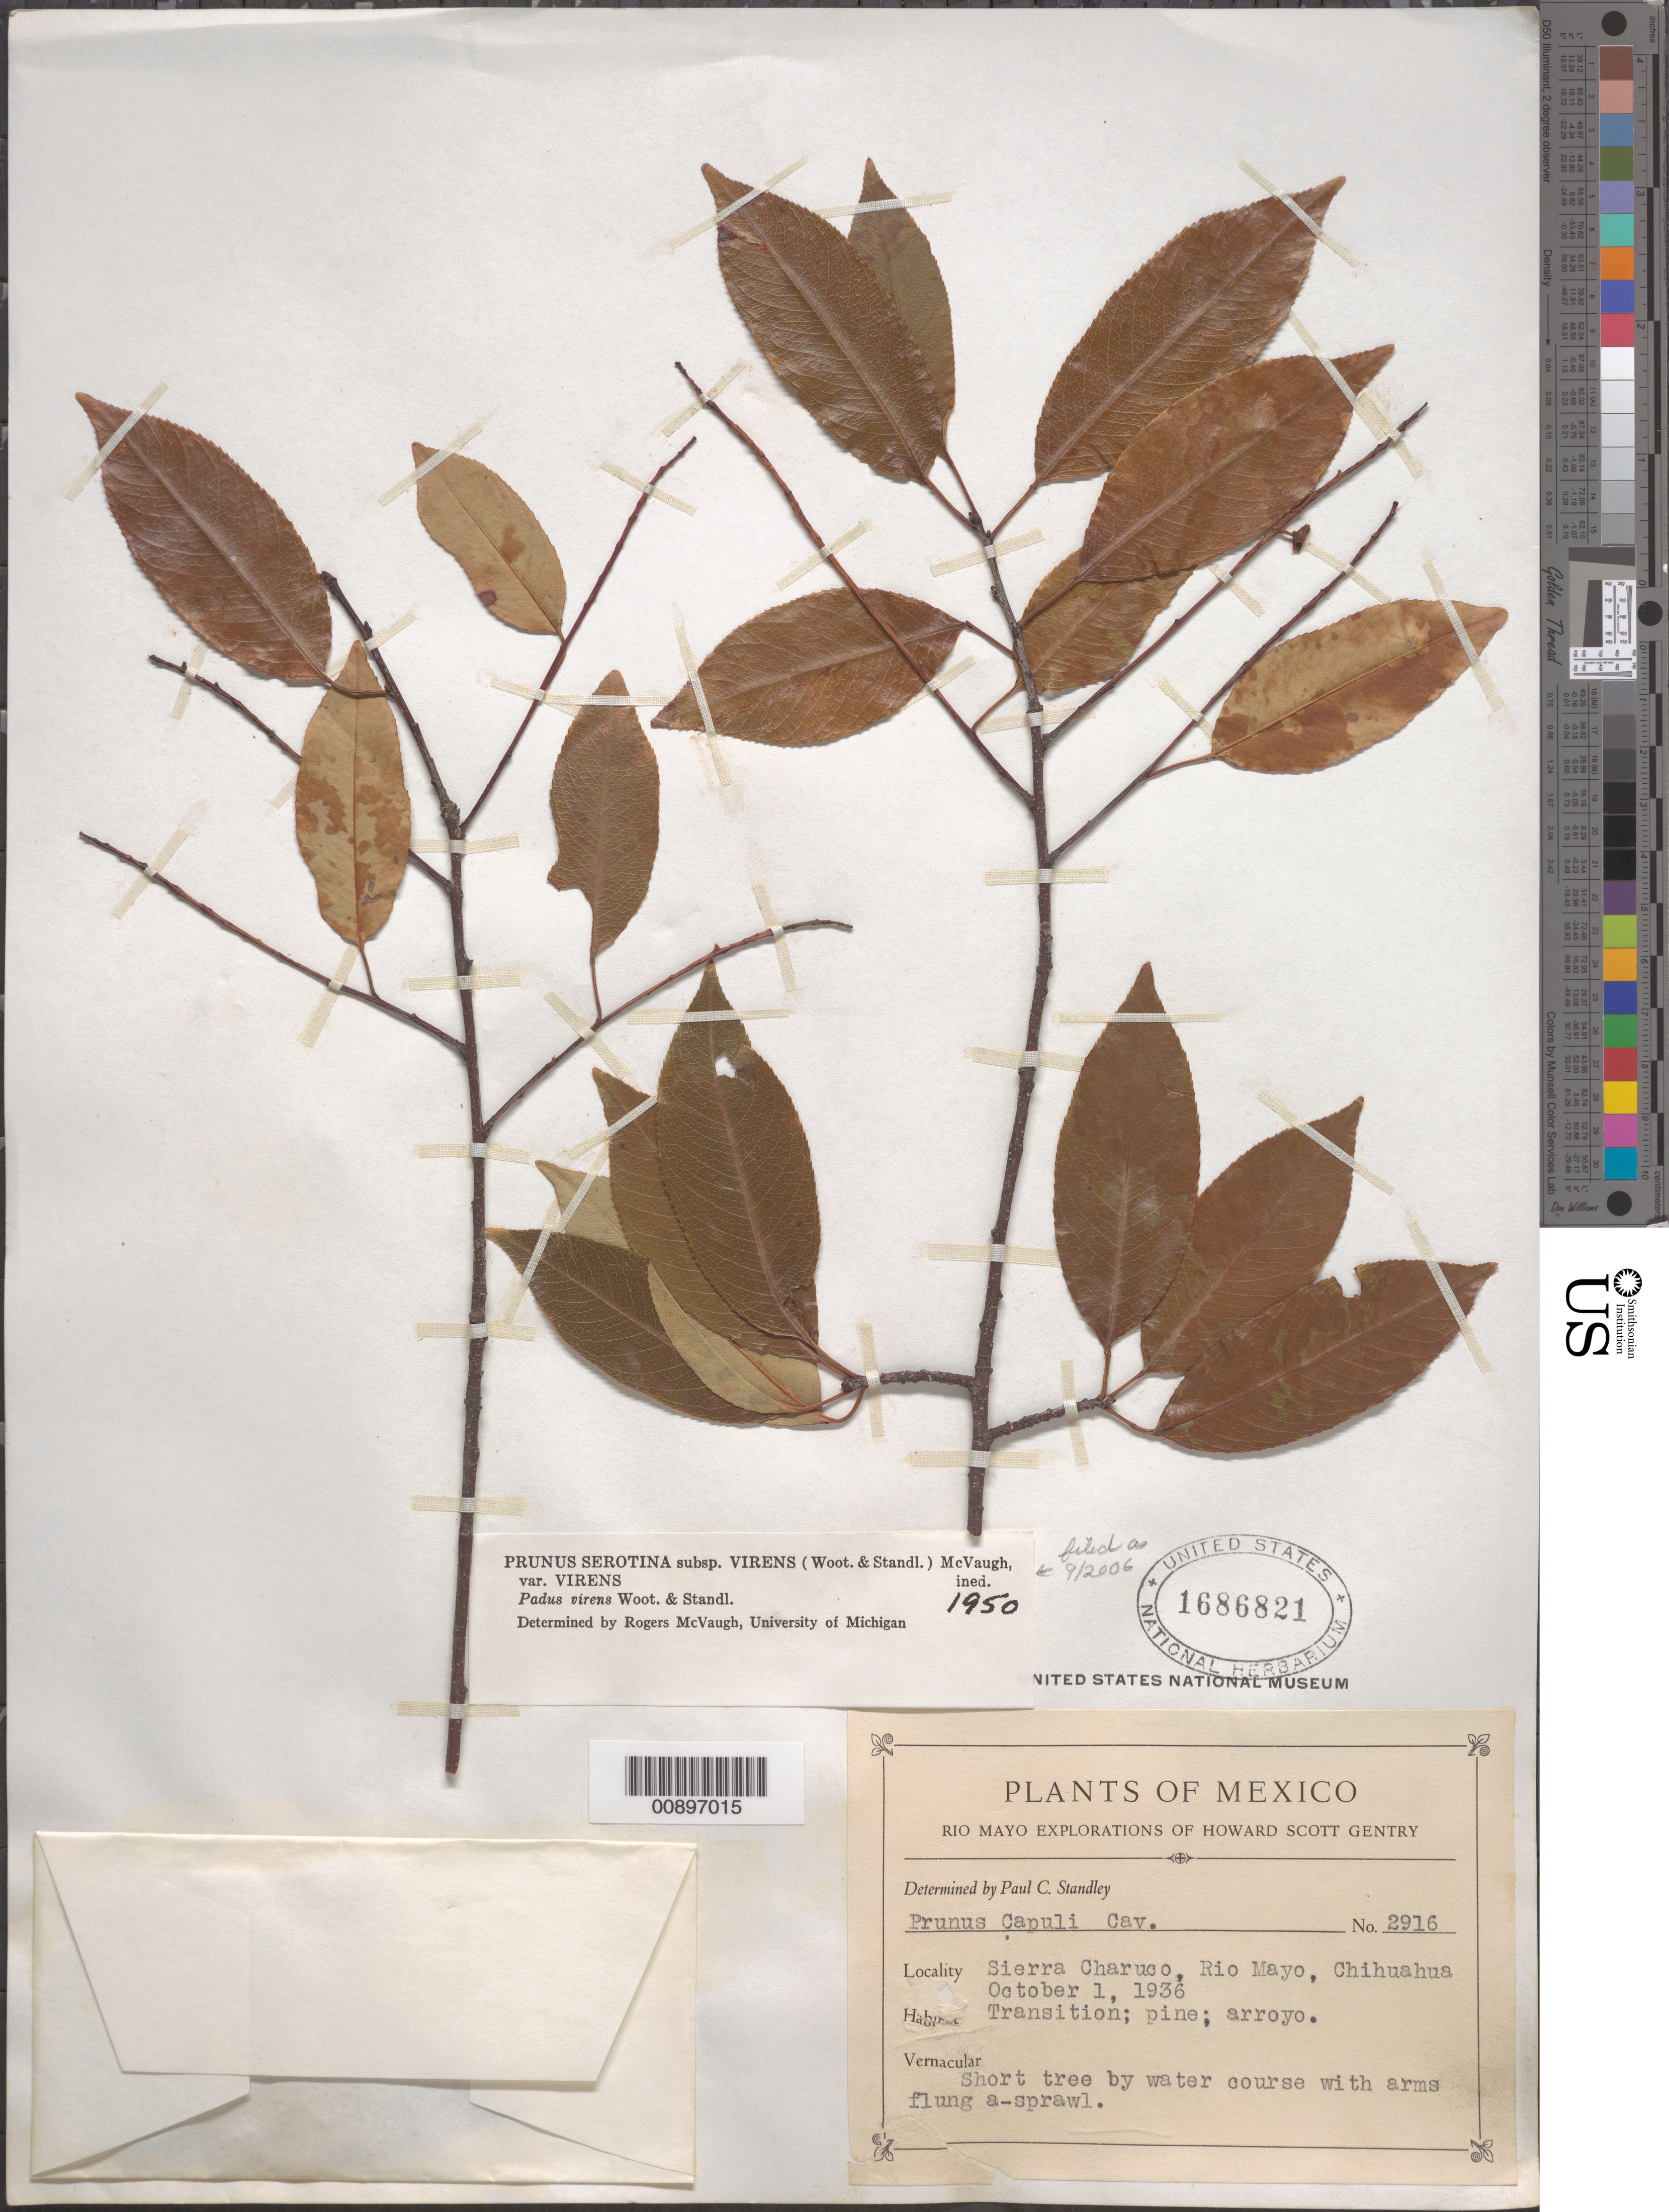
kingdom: Plantae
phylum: Tracheophyta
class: Magnoliopsida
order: Rosales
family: Rosaceae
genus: Prunus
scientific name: Prunus serotina var. rufula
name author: (Wooton & Standl.) McVaugh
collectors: H. S. Gentry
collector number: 2916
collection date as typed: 01 Oct 1936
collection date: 1936-10-01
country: Mexico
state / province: Chihuahua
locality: Sierra Charuco, Río Mayo, Chihuahua.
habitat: Transition; pine; arroyo. By water course.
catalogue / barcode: US 1686821